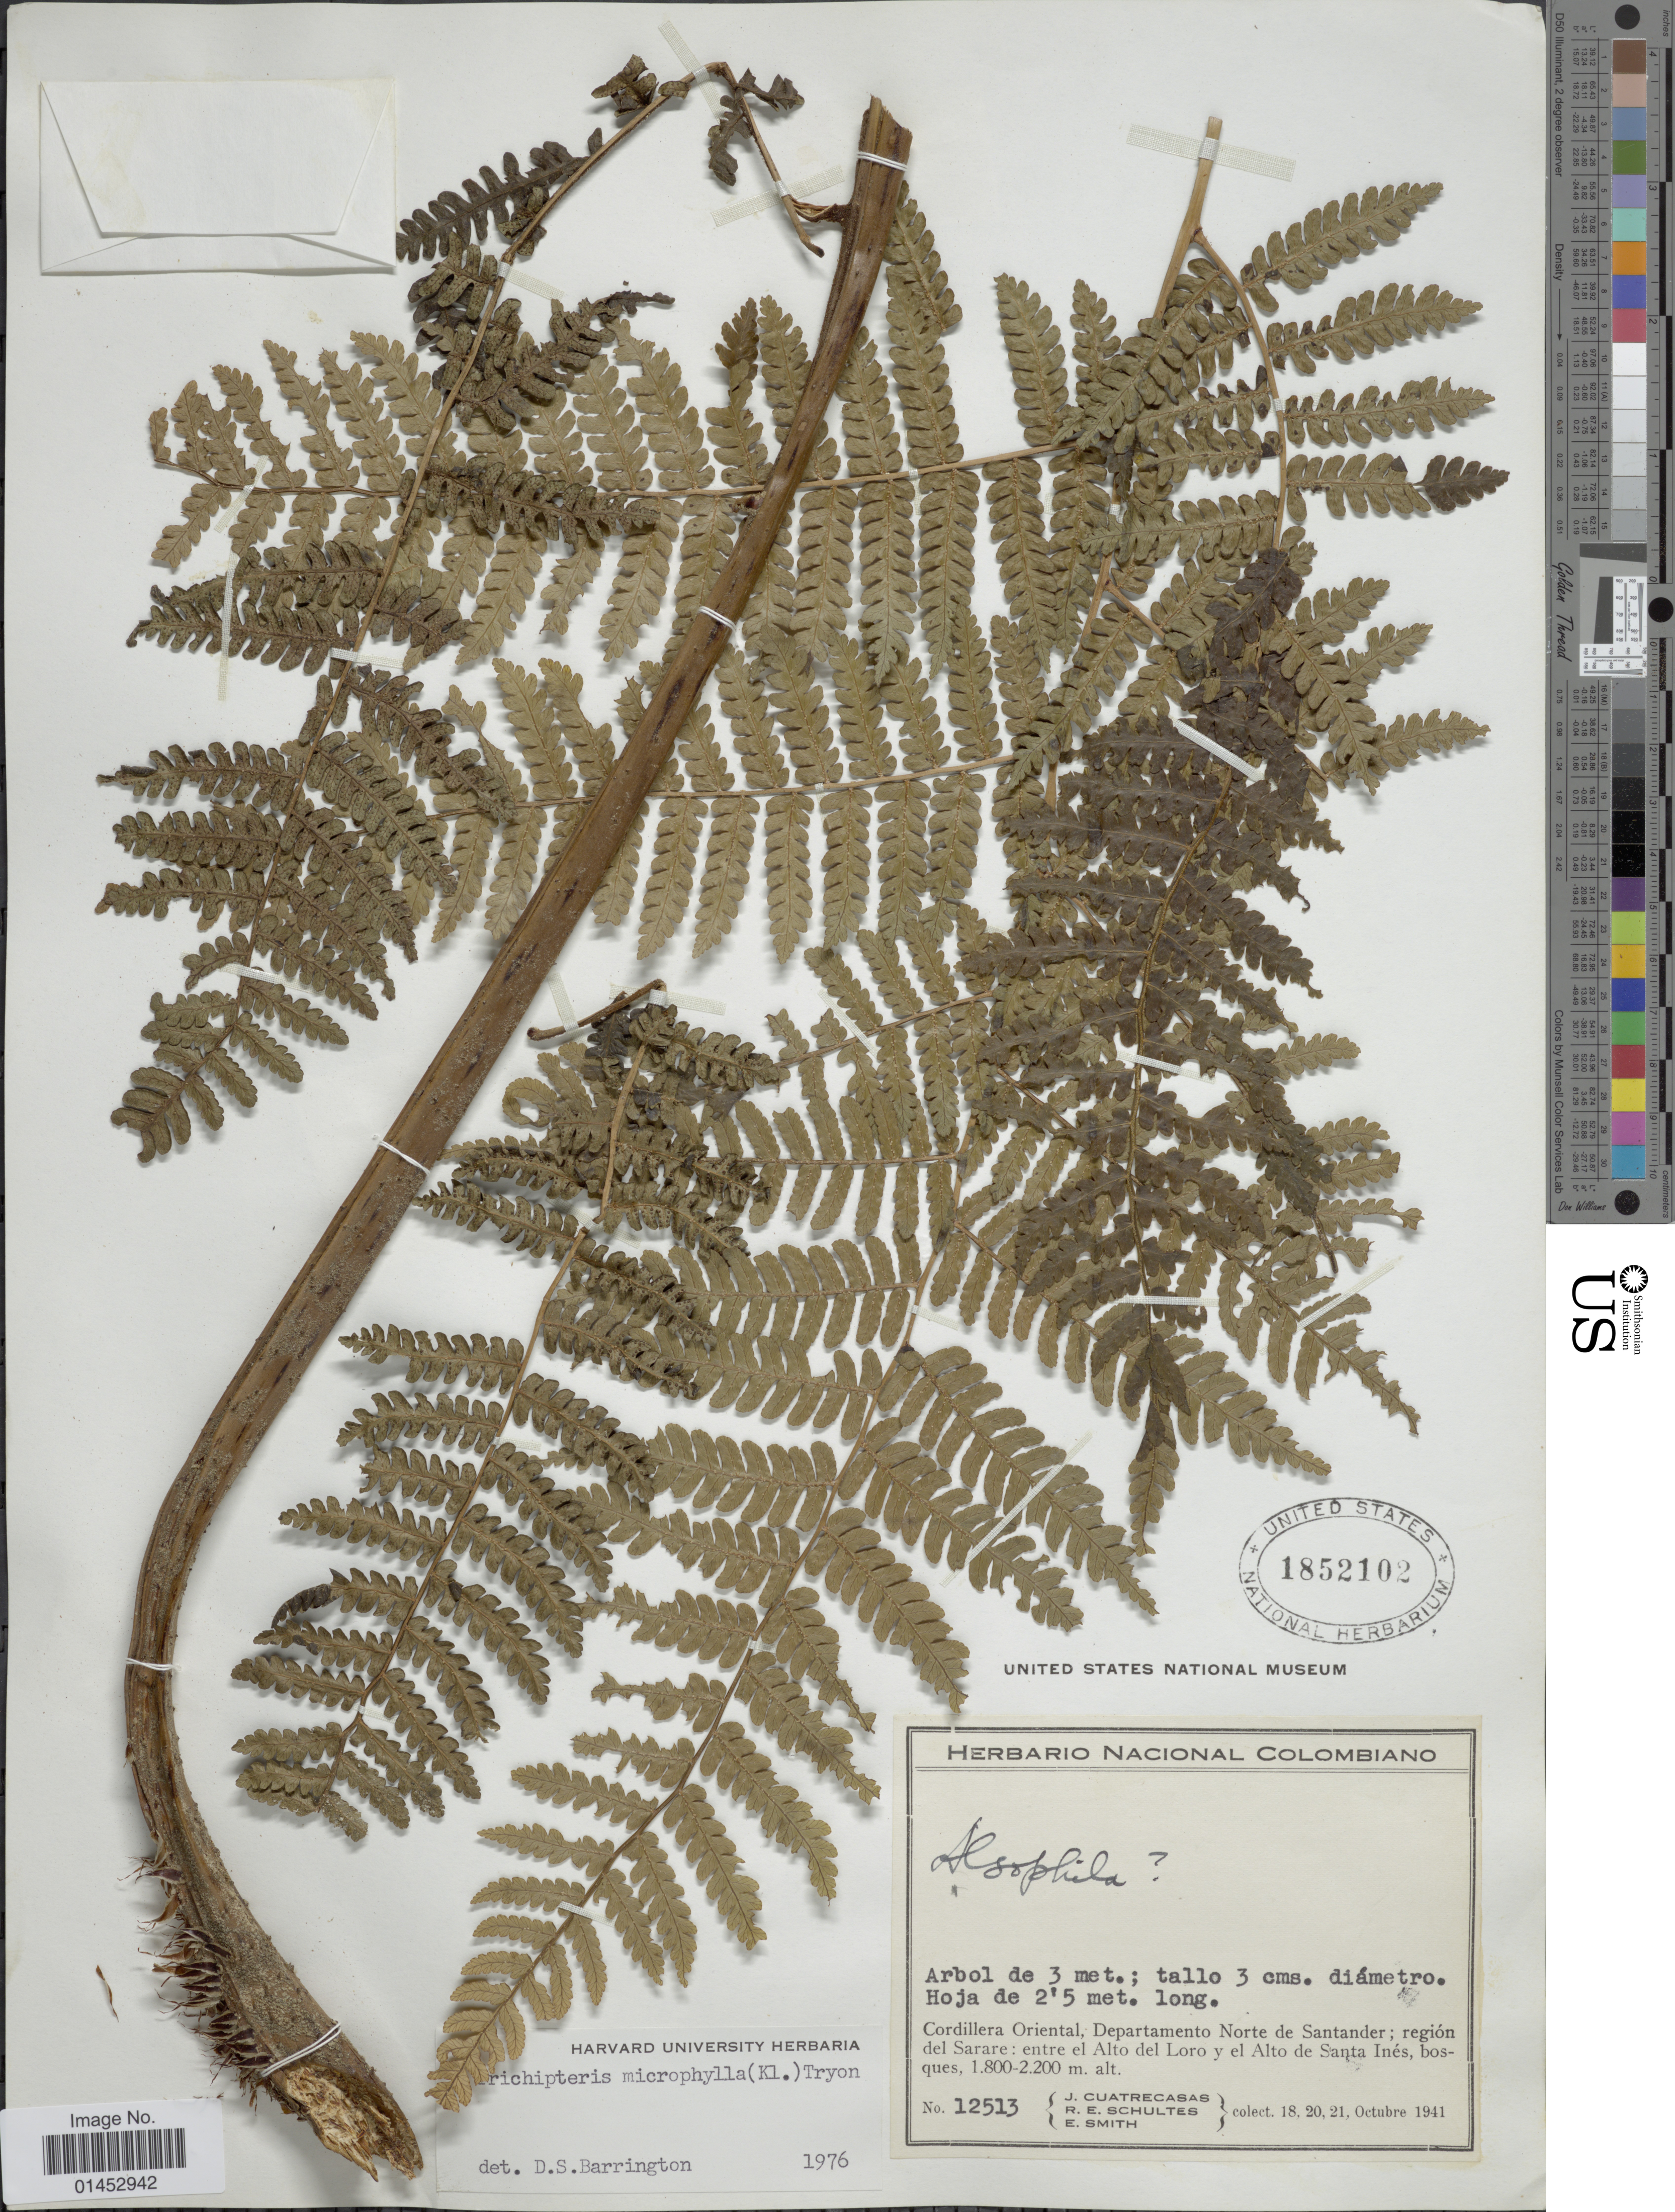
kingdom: Plantae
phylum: Tracheophyta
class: Polypodiopsida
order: Cyatheales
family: Cyatheaceae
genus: Cyathea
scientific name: Cyathea squamata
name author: (Klotzsch) Domin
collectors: J. Cuatrecasas, R. E. Schultes & C. E. Smith Jr.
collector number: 12513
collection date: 1941-10-18/1941-10-21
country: Colombia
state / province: Norte de Santander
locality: Cordillera Oriental, Departamento Norte de Santander; región del Sarare: entre el Alto del Loro y el Alto de Santa Inés,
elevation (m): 1800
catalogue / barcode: US 1852102